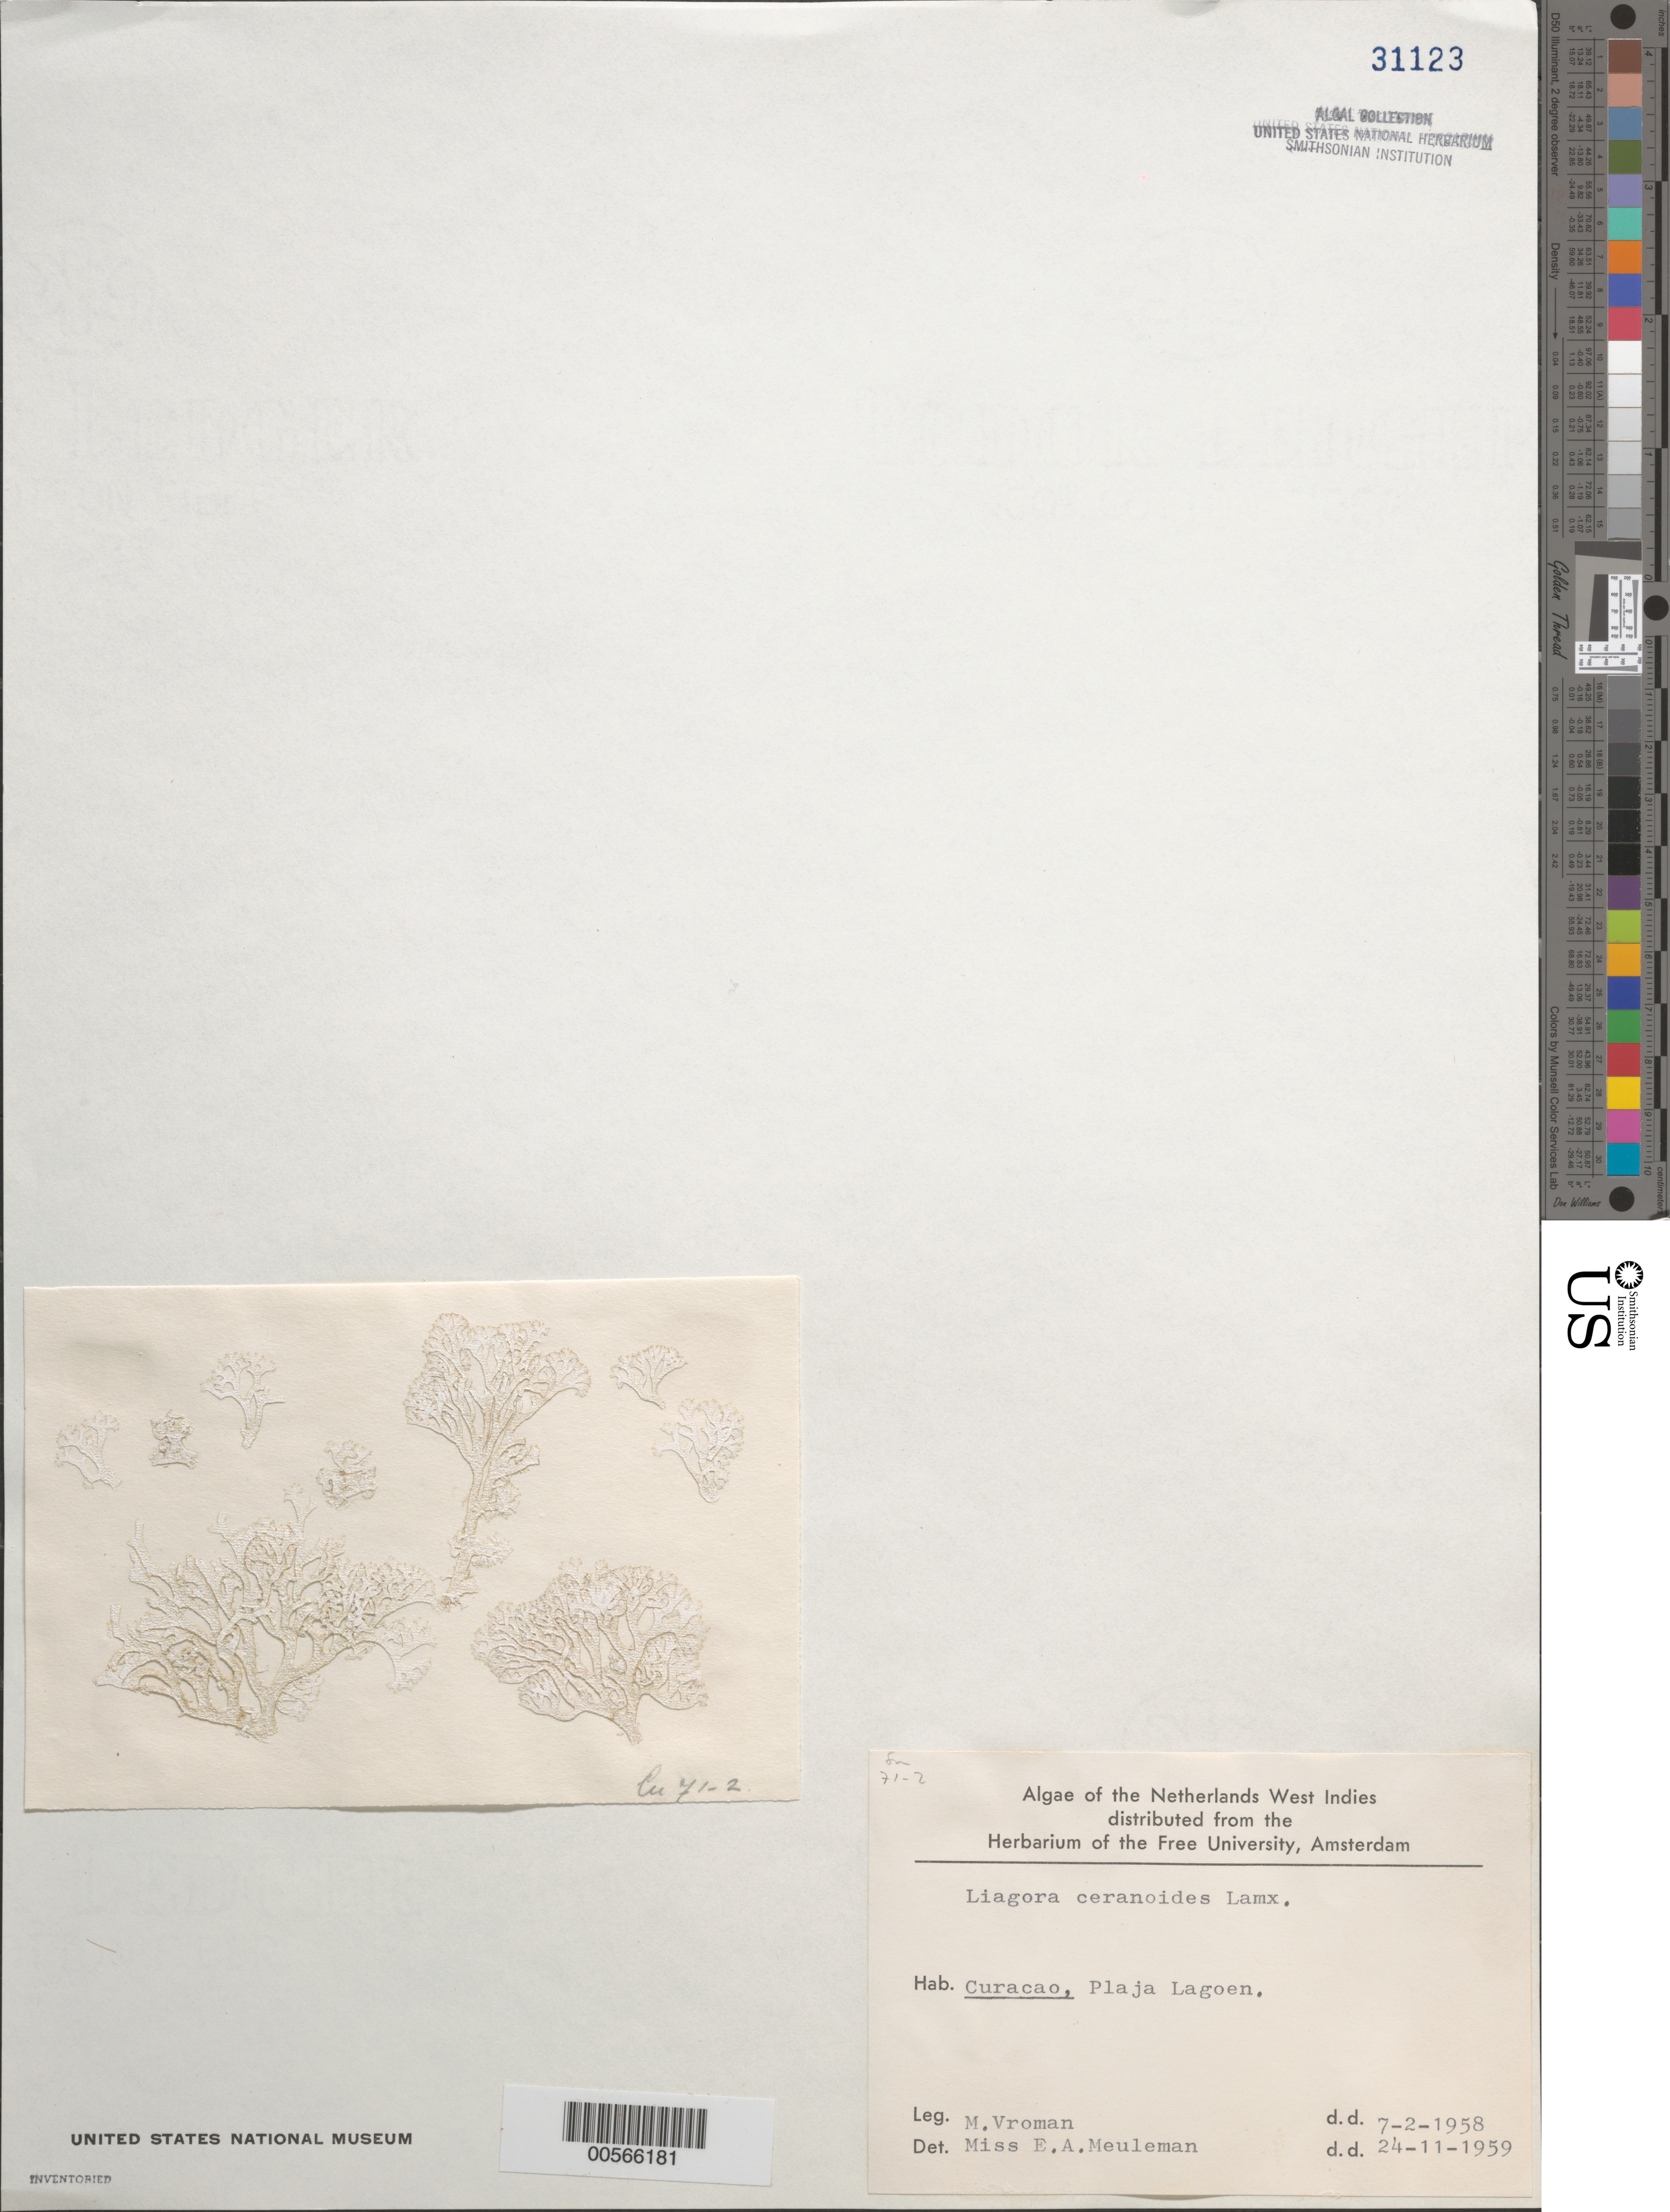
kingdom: Plantae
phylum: Rhodophyta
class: Florideophyceae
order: Nemaliales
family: Liagoraceae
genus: Liagora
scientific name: Liagora ceranoides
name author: J.V.Lamouroux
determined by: Meuleman, E. A.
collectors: M. Vroman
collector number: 71-2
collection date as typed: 07 Feb 1958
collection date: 1958-02-07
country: Curaçao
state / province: ABC Islands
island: Curaçao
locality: Plaja Lagoen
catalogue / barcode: US 31123